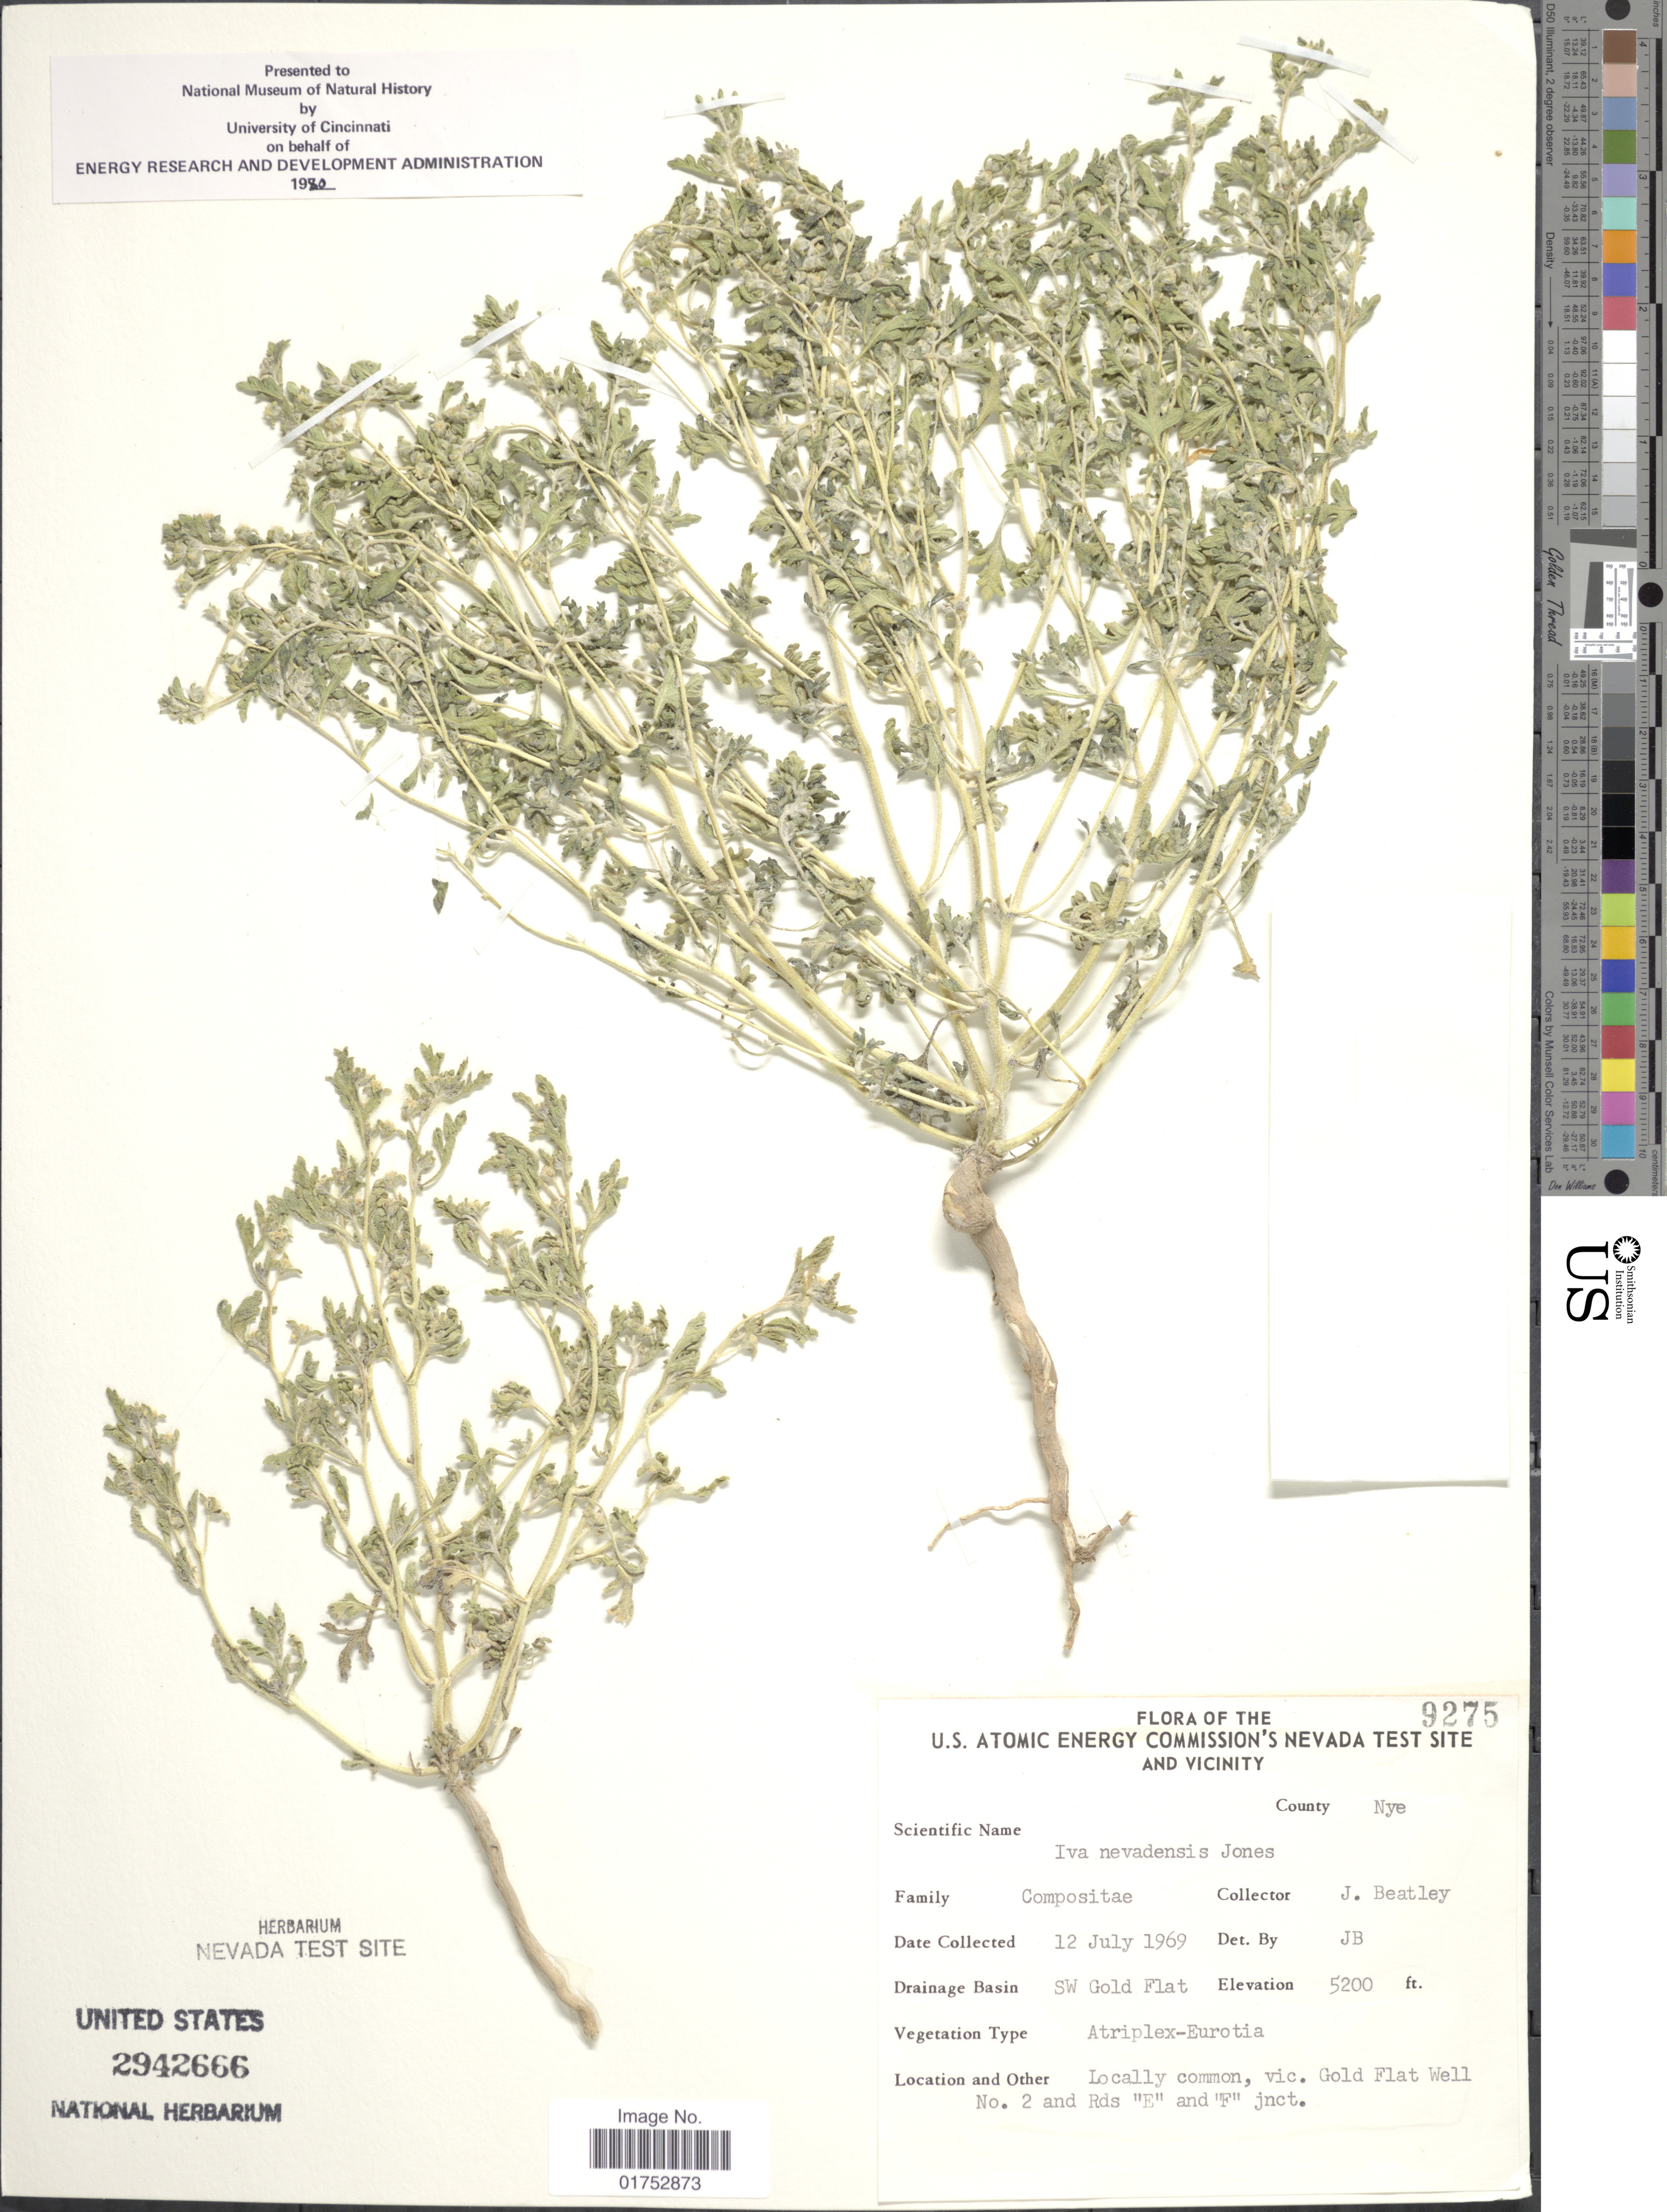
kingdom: Plantae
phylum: Tracheophyta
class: Magnoliopsida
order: Asterales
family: Asteraceae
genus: Iva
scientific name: Iva nevadensis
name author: M.E. Jones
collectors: J. C. Beatley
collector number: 9275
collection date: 1969-07-12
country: United States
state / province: Nevada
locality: U. S. Atomic Energy Commission's Nevada Test Site and Vicinity, County Nye, SW Gold Flat, vic. Gold Flat Well No 2 and Rds E and F jnct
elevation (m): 1585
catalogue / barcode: US 2942666